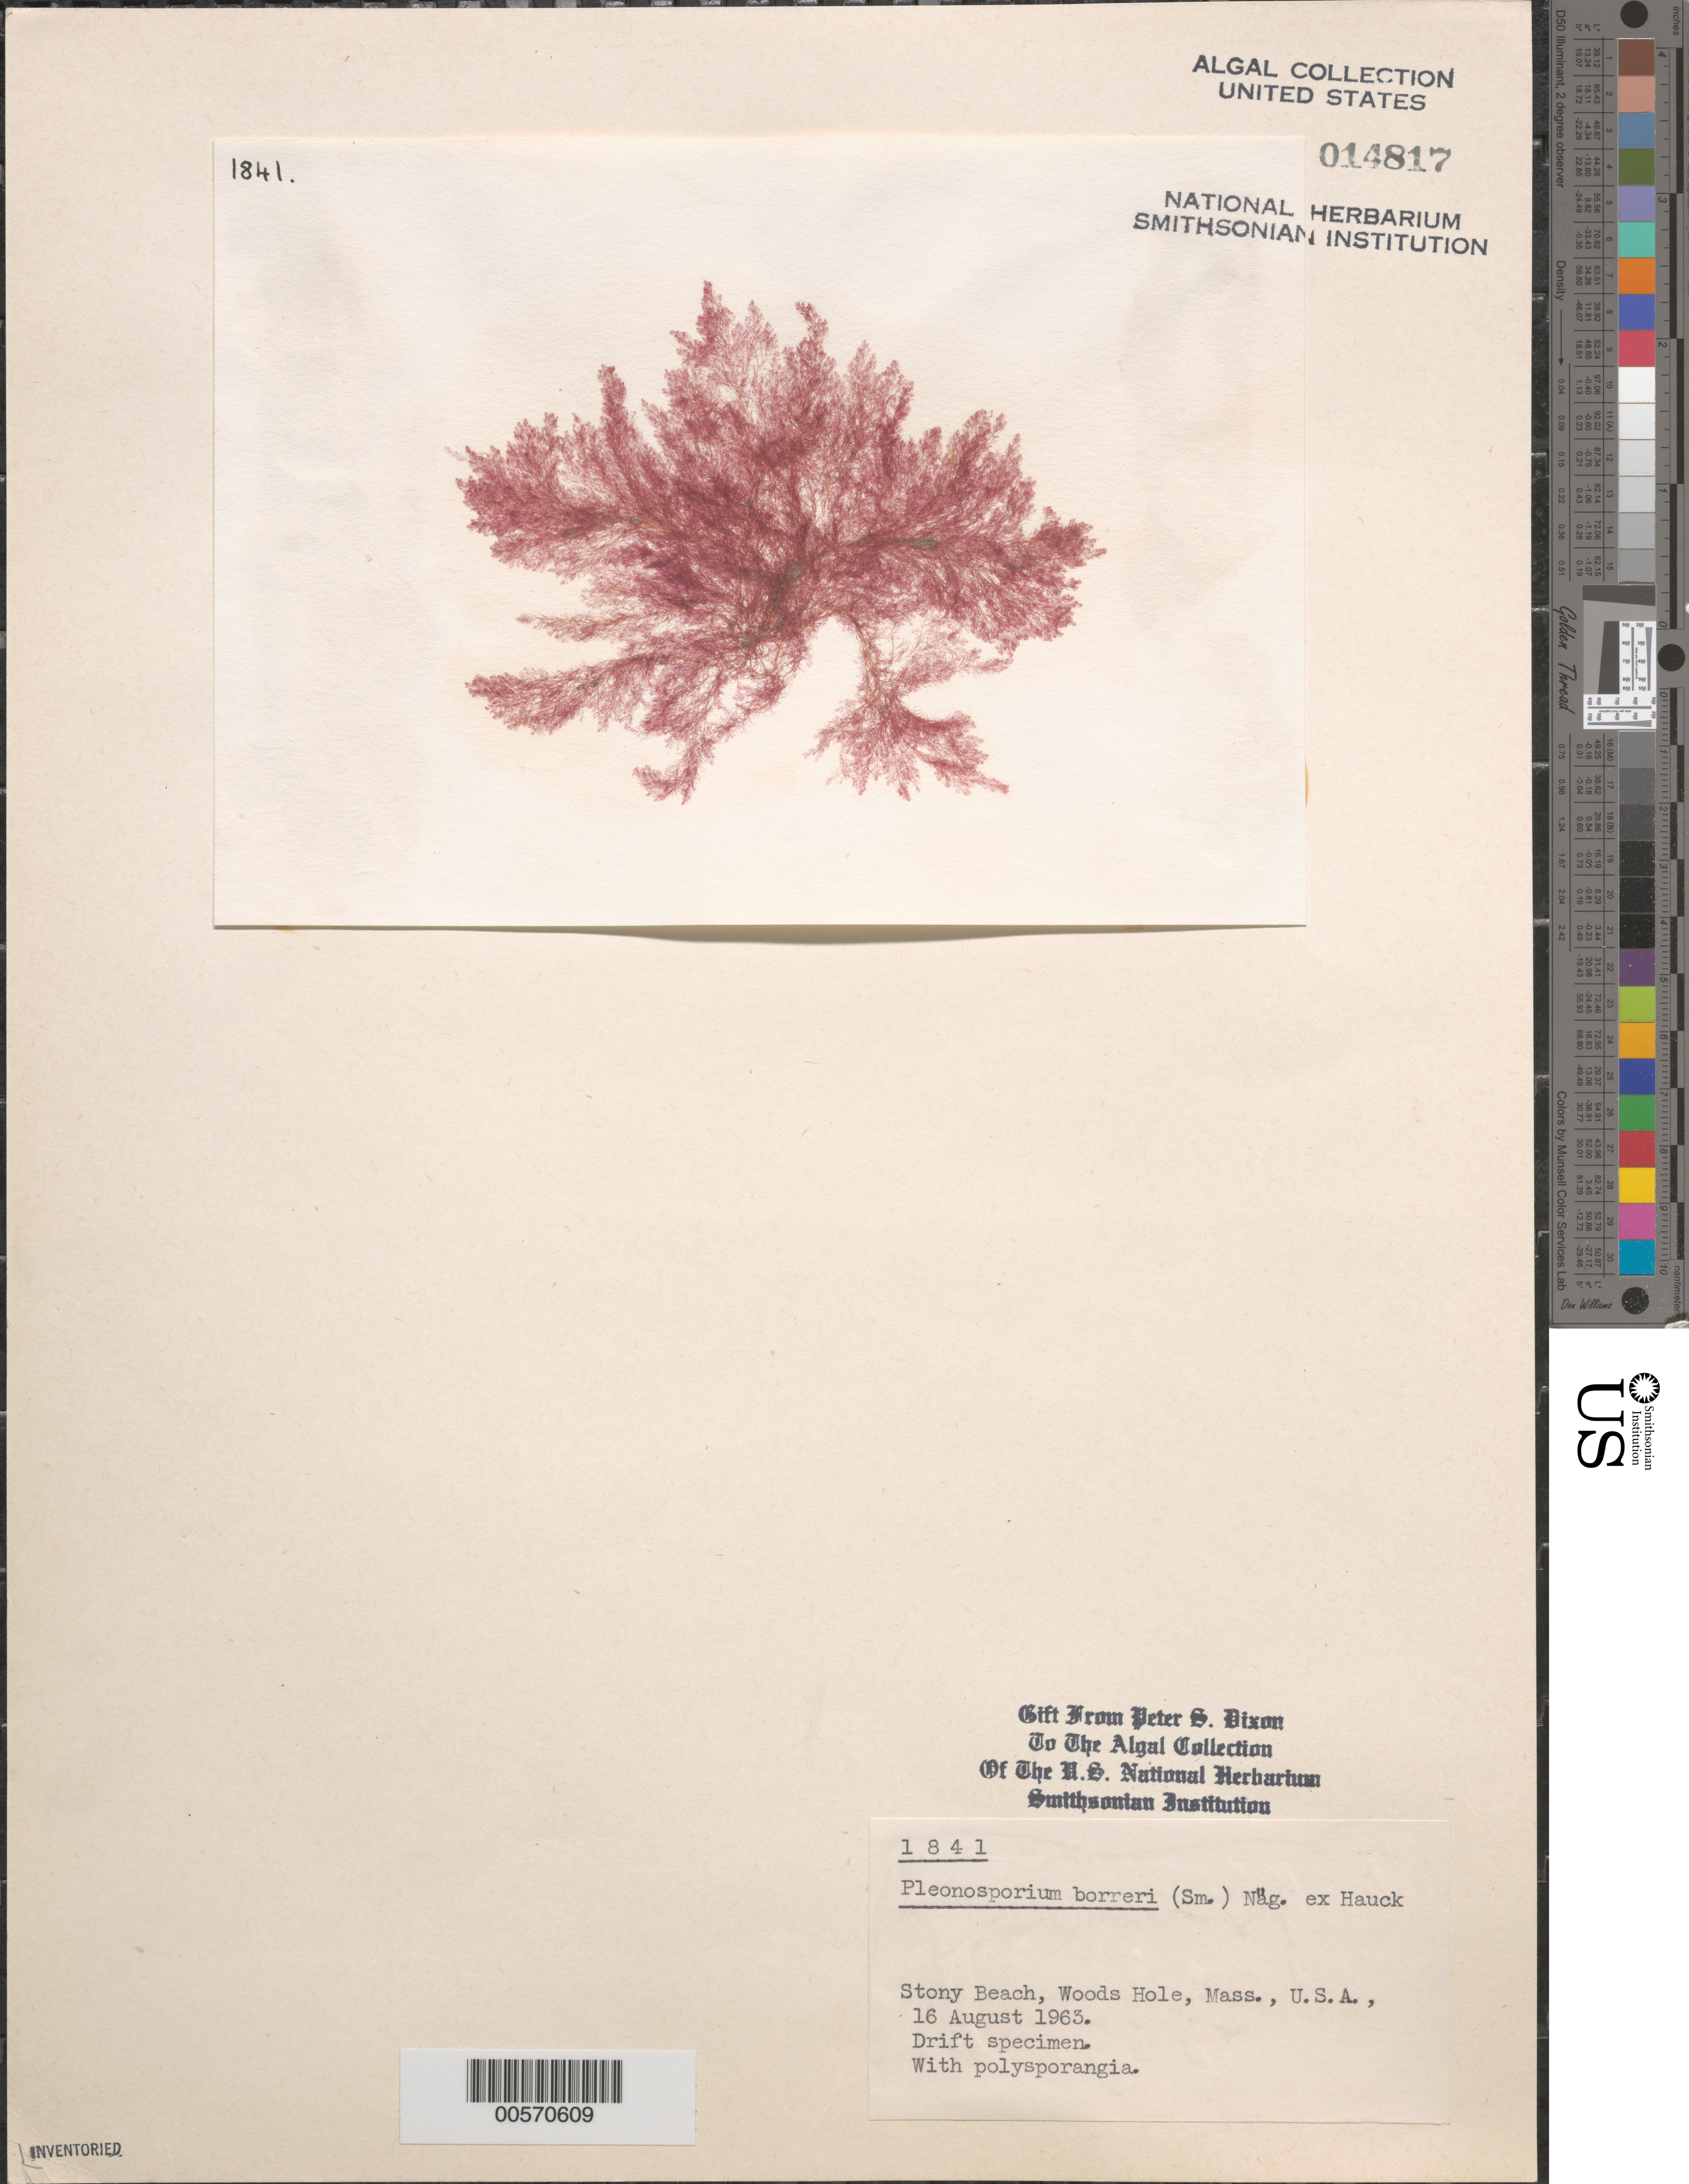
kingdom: Plantae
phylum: Rhodophyta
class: Florideophyceae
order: Ceramiales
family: Wrangeliaceae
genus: Pleonosporium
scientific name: Pleonosporium borreri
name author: (Sm.) Näg.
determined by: Dixon, P. S.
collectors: P. S. Dixon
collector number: PSD 1841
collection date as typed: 16 Aug 1963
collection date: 1963-08-16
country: United States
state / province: Massachusetts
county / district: Barnstable County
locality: Woods Hole, Stony Beach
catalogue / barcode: US 14817